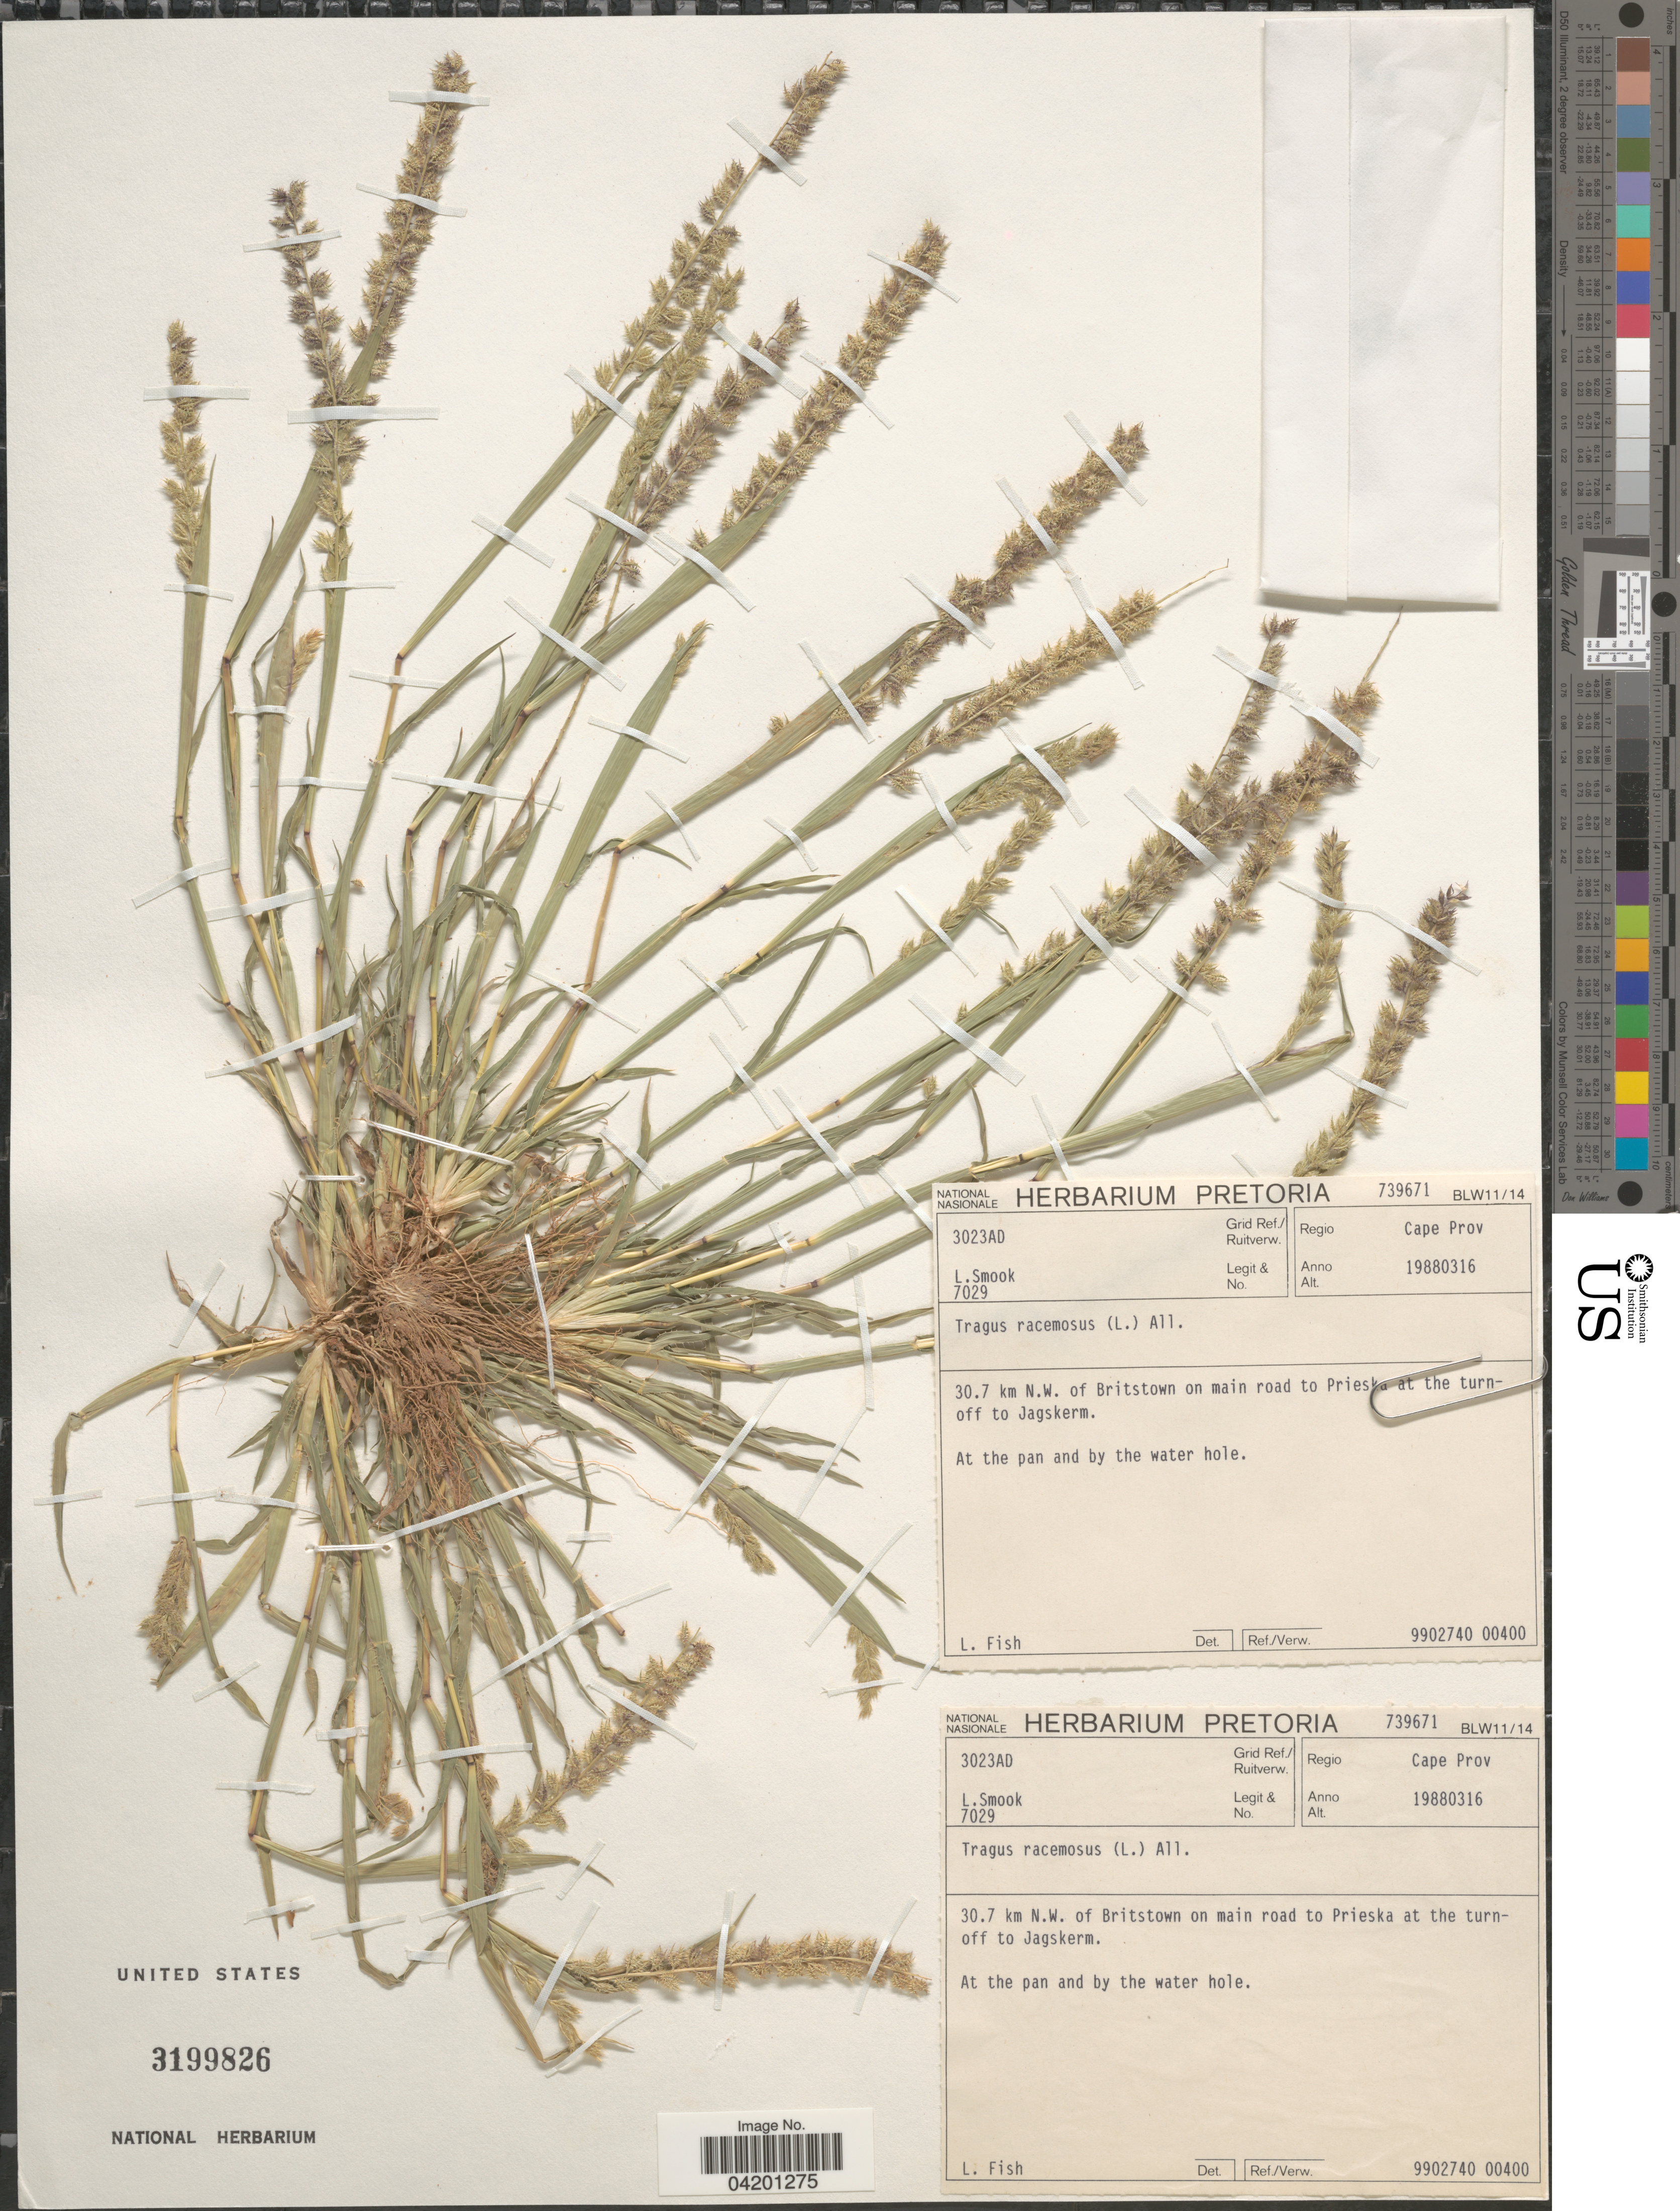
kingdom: Plantae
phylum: Tracheophyta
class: Liliopsida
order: Poales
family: Poaceae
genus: Tragus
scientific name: Tragus racemosus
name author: (L.) All.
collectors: L. Smook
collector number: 7029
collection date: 1988-03-16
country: South Africa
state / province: Northern Cape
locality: Grid Ref./Ruitverw. 3023AD. Regio Cape Prov. 30.7 km N.W. of Britstown on main road to Prieska at the turnoff to Jagskerm. At the pan and by the water hole.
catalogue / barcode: US 3199826